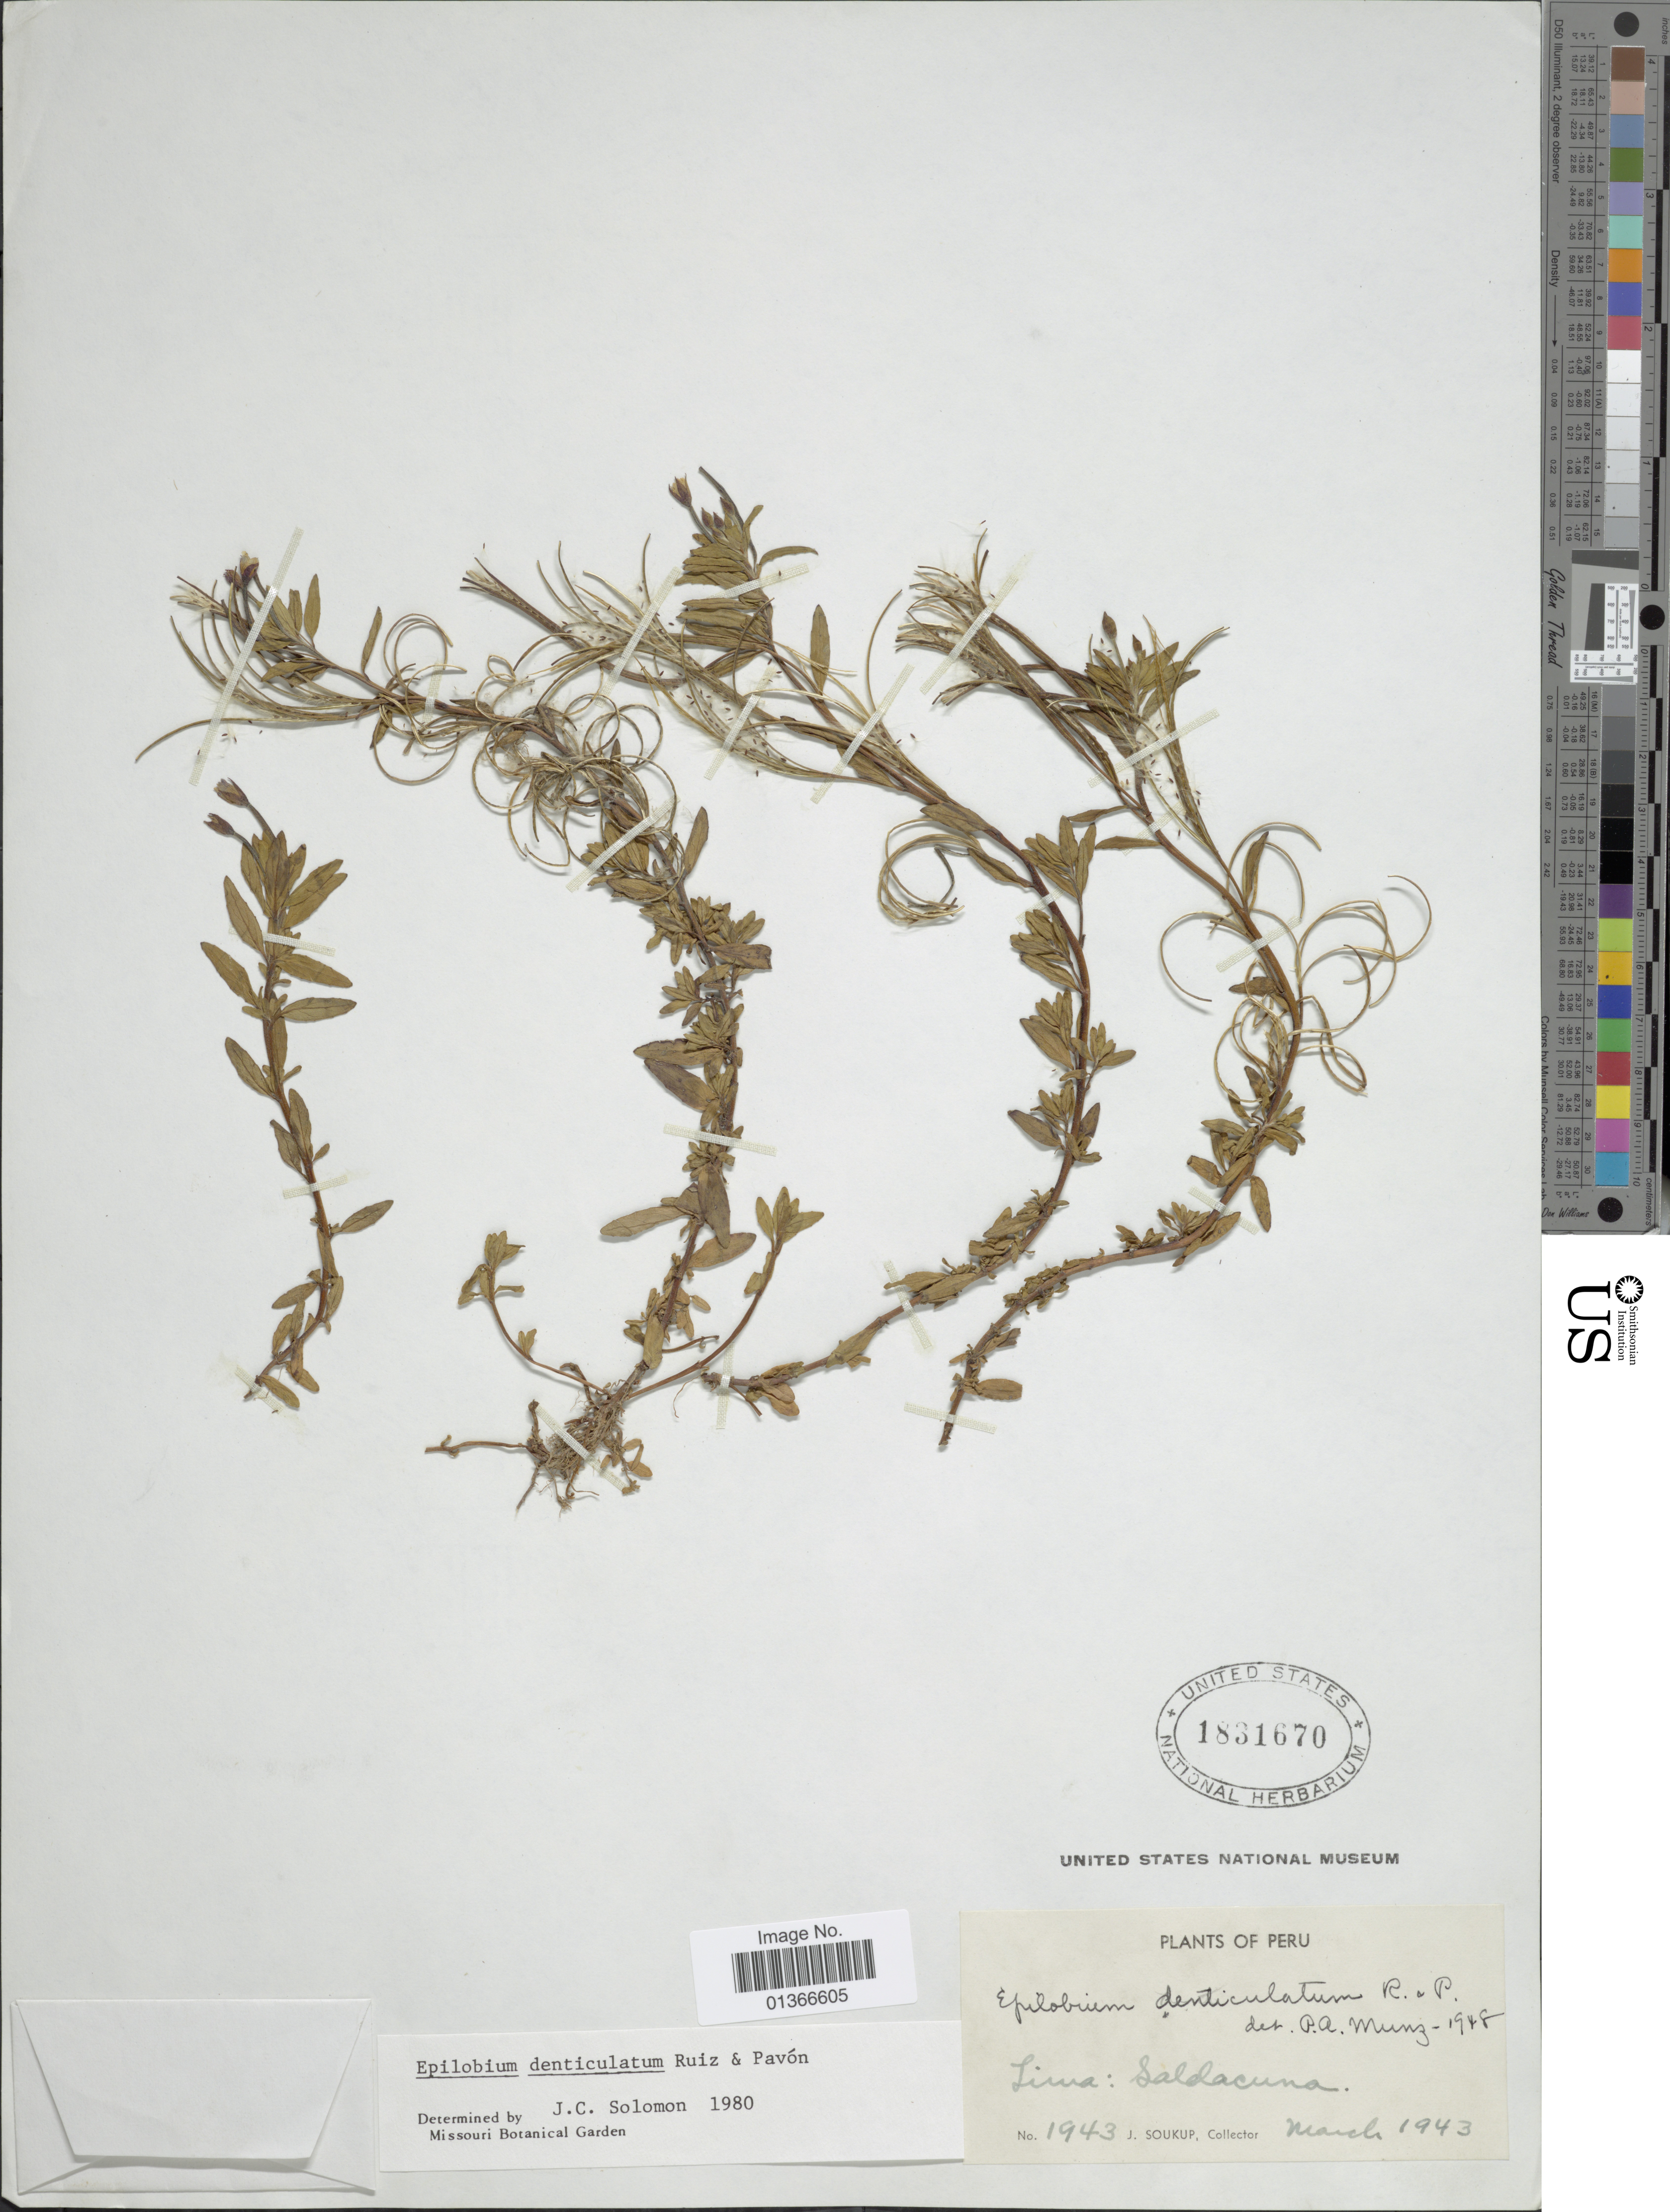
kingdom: Plantae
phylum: Tracheophyta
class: Magnoliopsida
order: Myrtales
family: Onagraceae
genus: Epilobium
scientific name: Epilobium denticulatum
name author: Ruiz & Pav.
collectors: J. Soukup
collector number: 1943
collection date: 1943-03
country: Peru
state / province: Lima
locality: Saldacuna.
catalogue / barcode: US 1831670